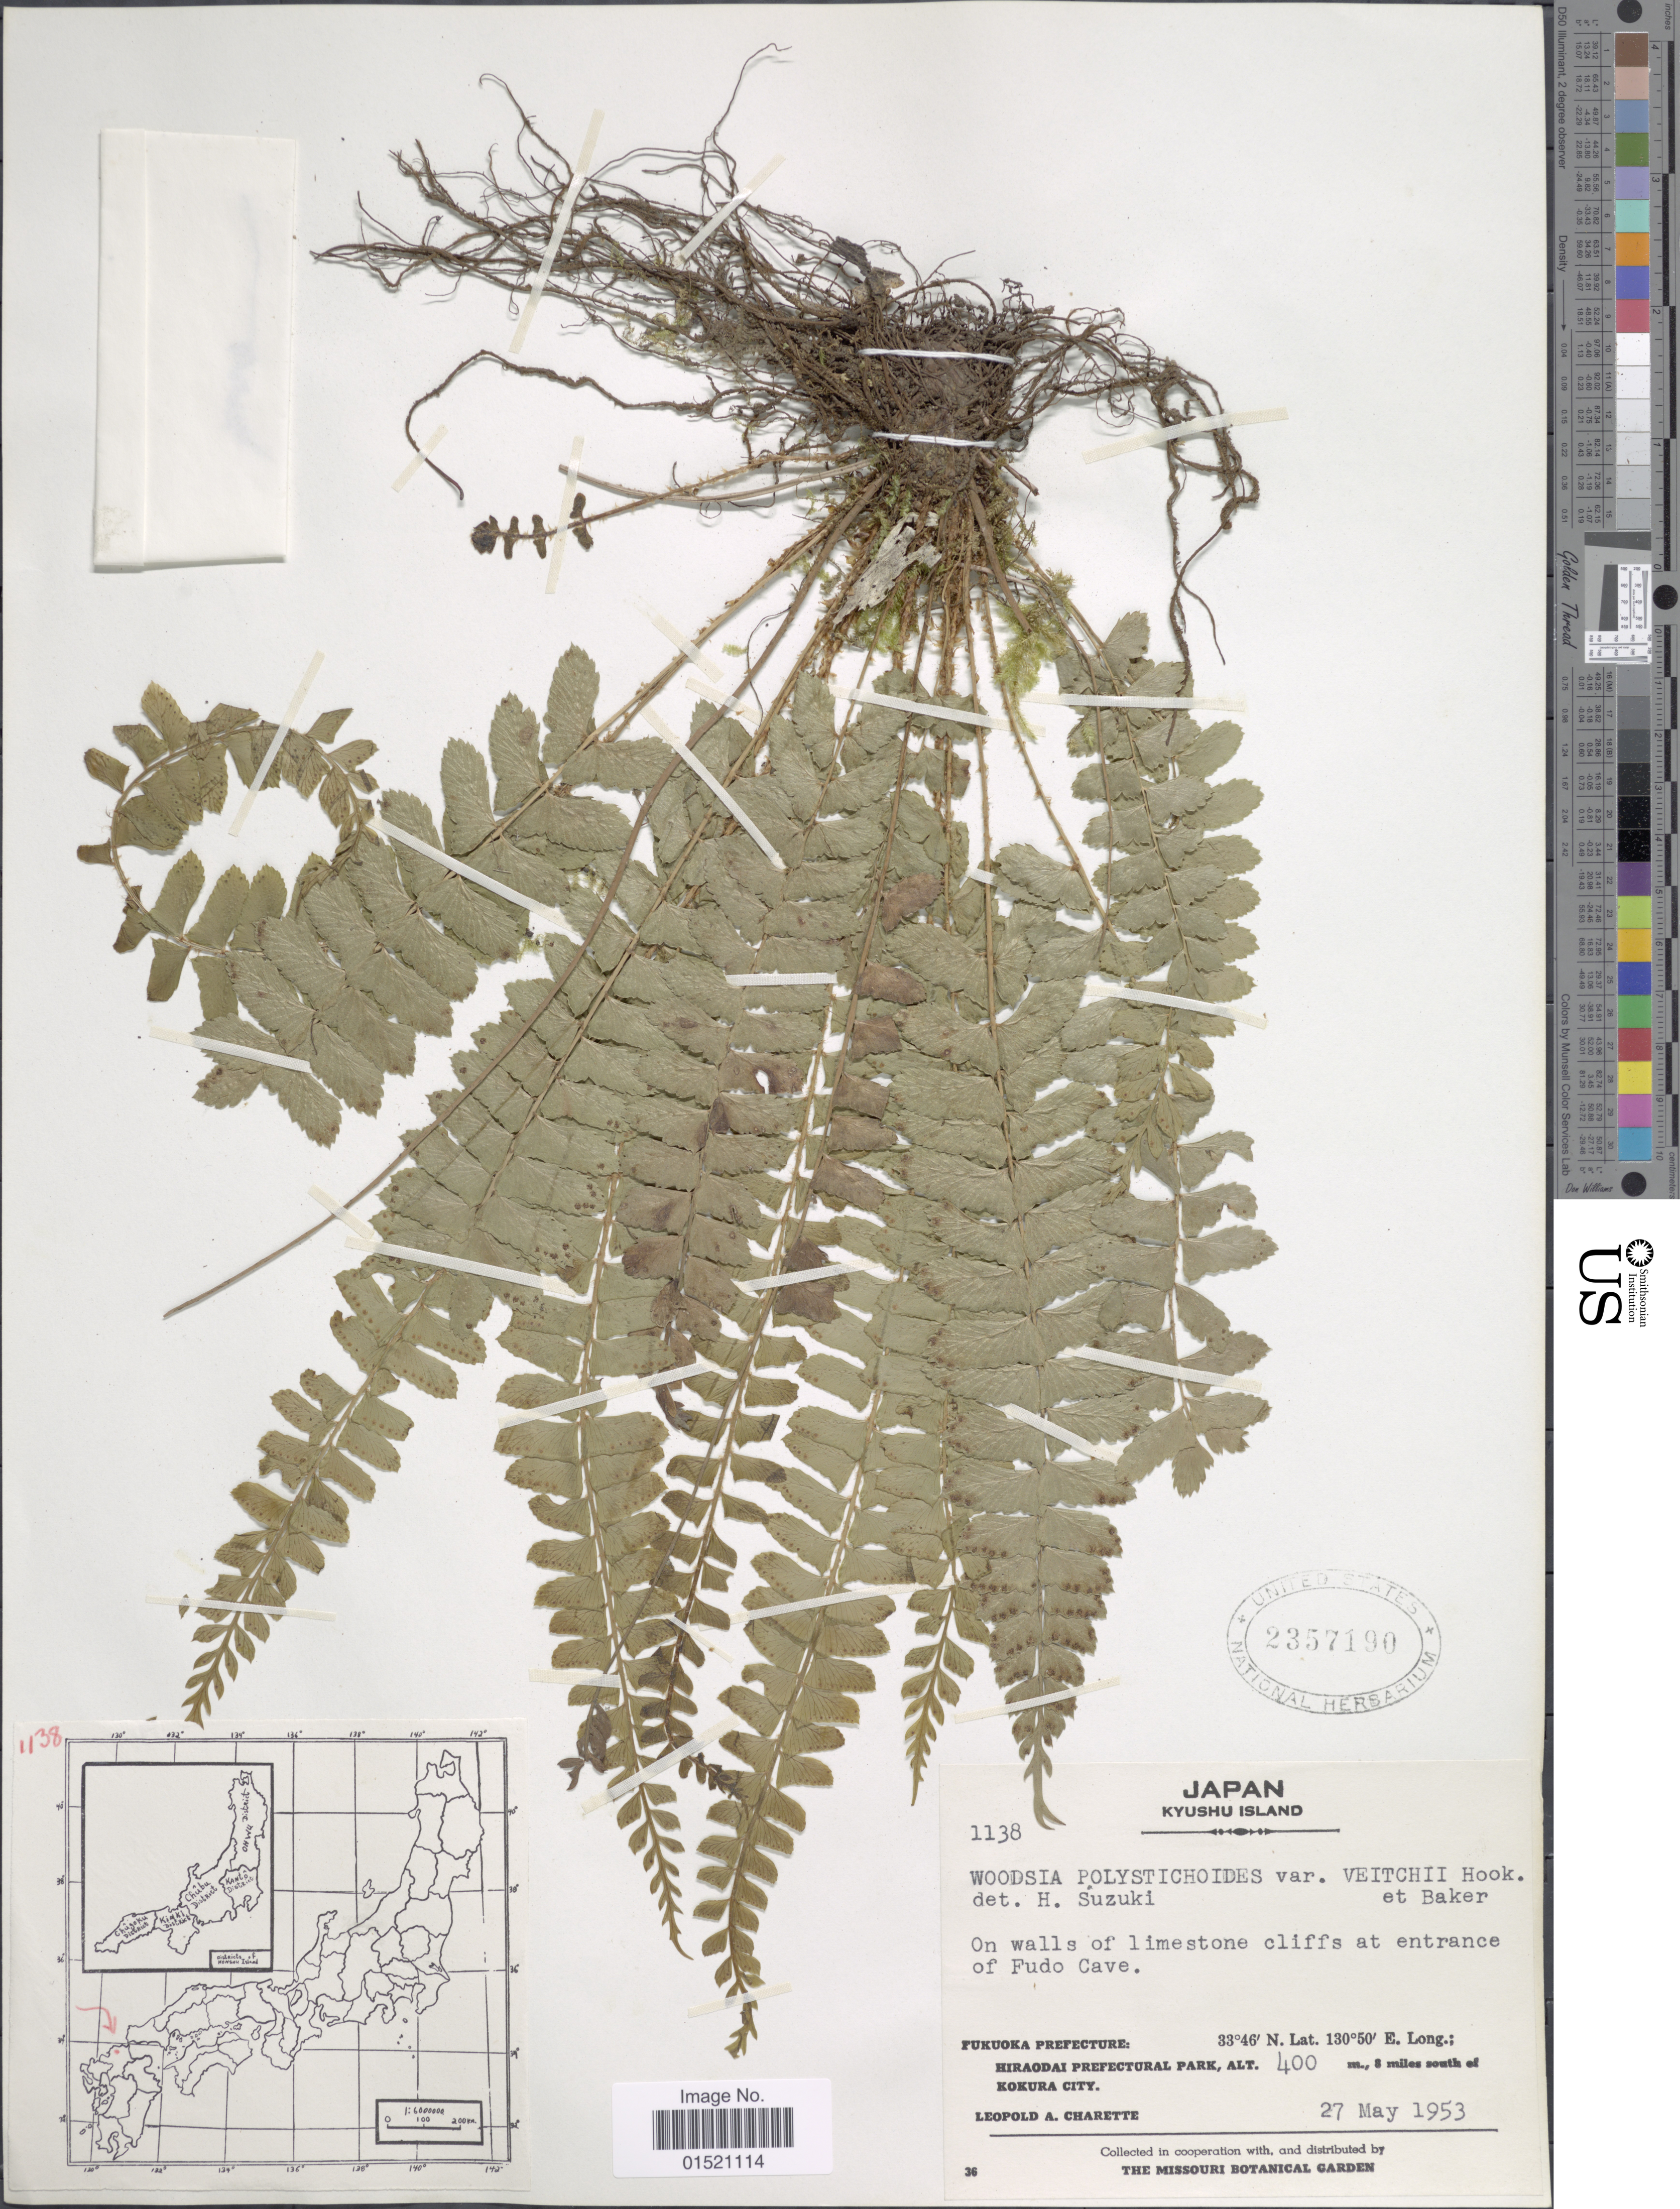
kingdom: Plantae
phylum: Tracheophyta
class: Polypodiopsida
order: Polypodiales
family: Woodsiaceae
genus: Woodsia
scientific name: Woodsia polystichoides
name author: D.C. Eaton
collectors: L. A. Charette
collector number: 1138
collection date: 1953-05-27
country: Japan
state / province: Hukuoka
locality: Kyushu Island, On wall of limestone cliffs at entrance of Fudo Cave, Fukuoka Prefectures: Hiraodai Prefectural park, 8 miles south of Kokura City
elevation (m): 400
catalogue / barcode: US 2357190